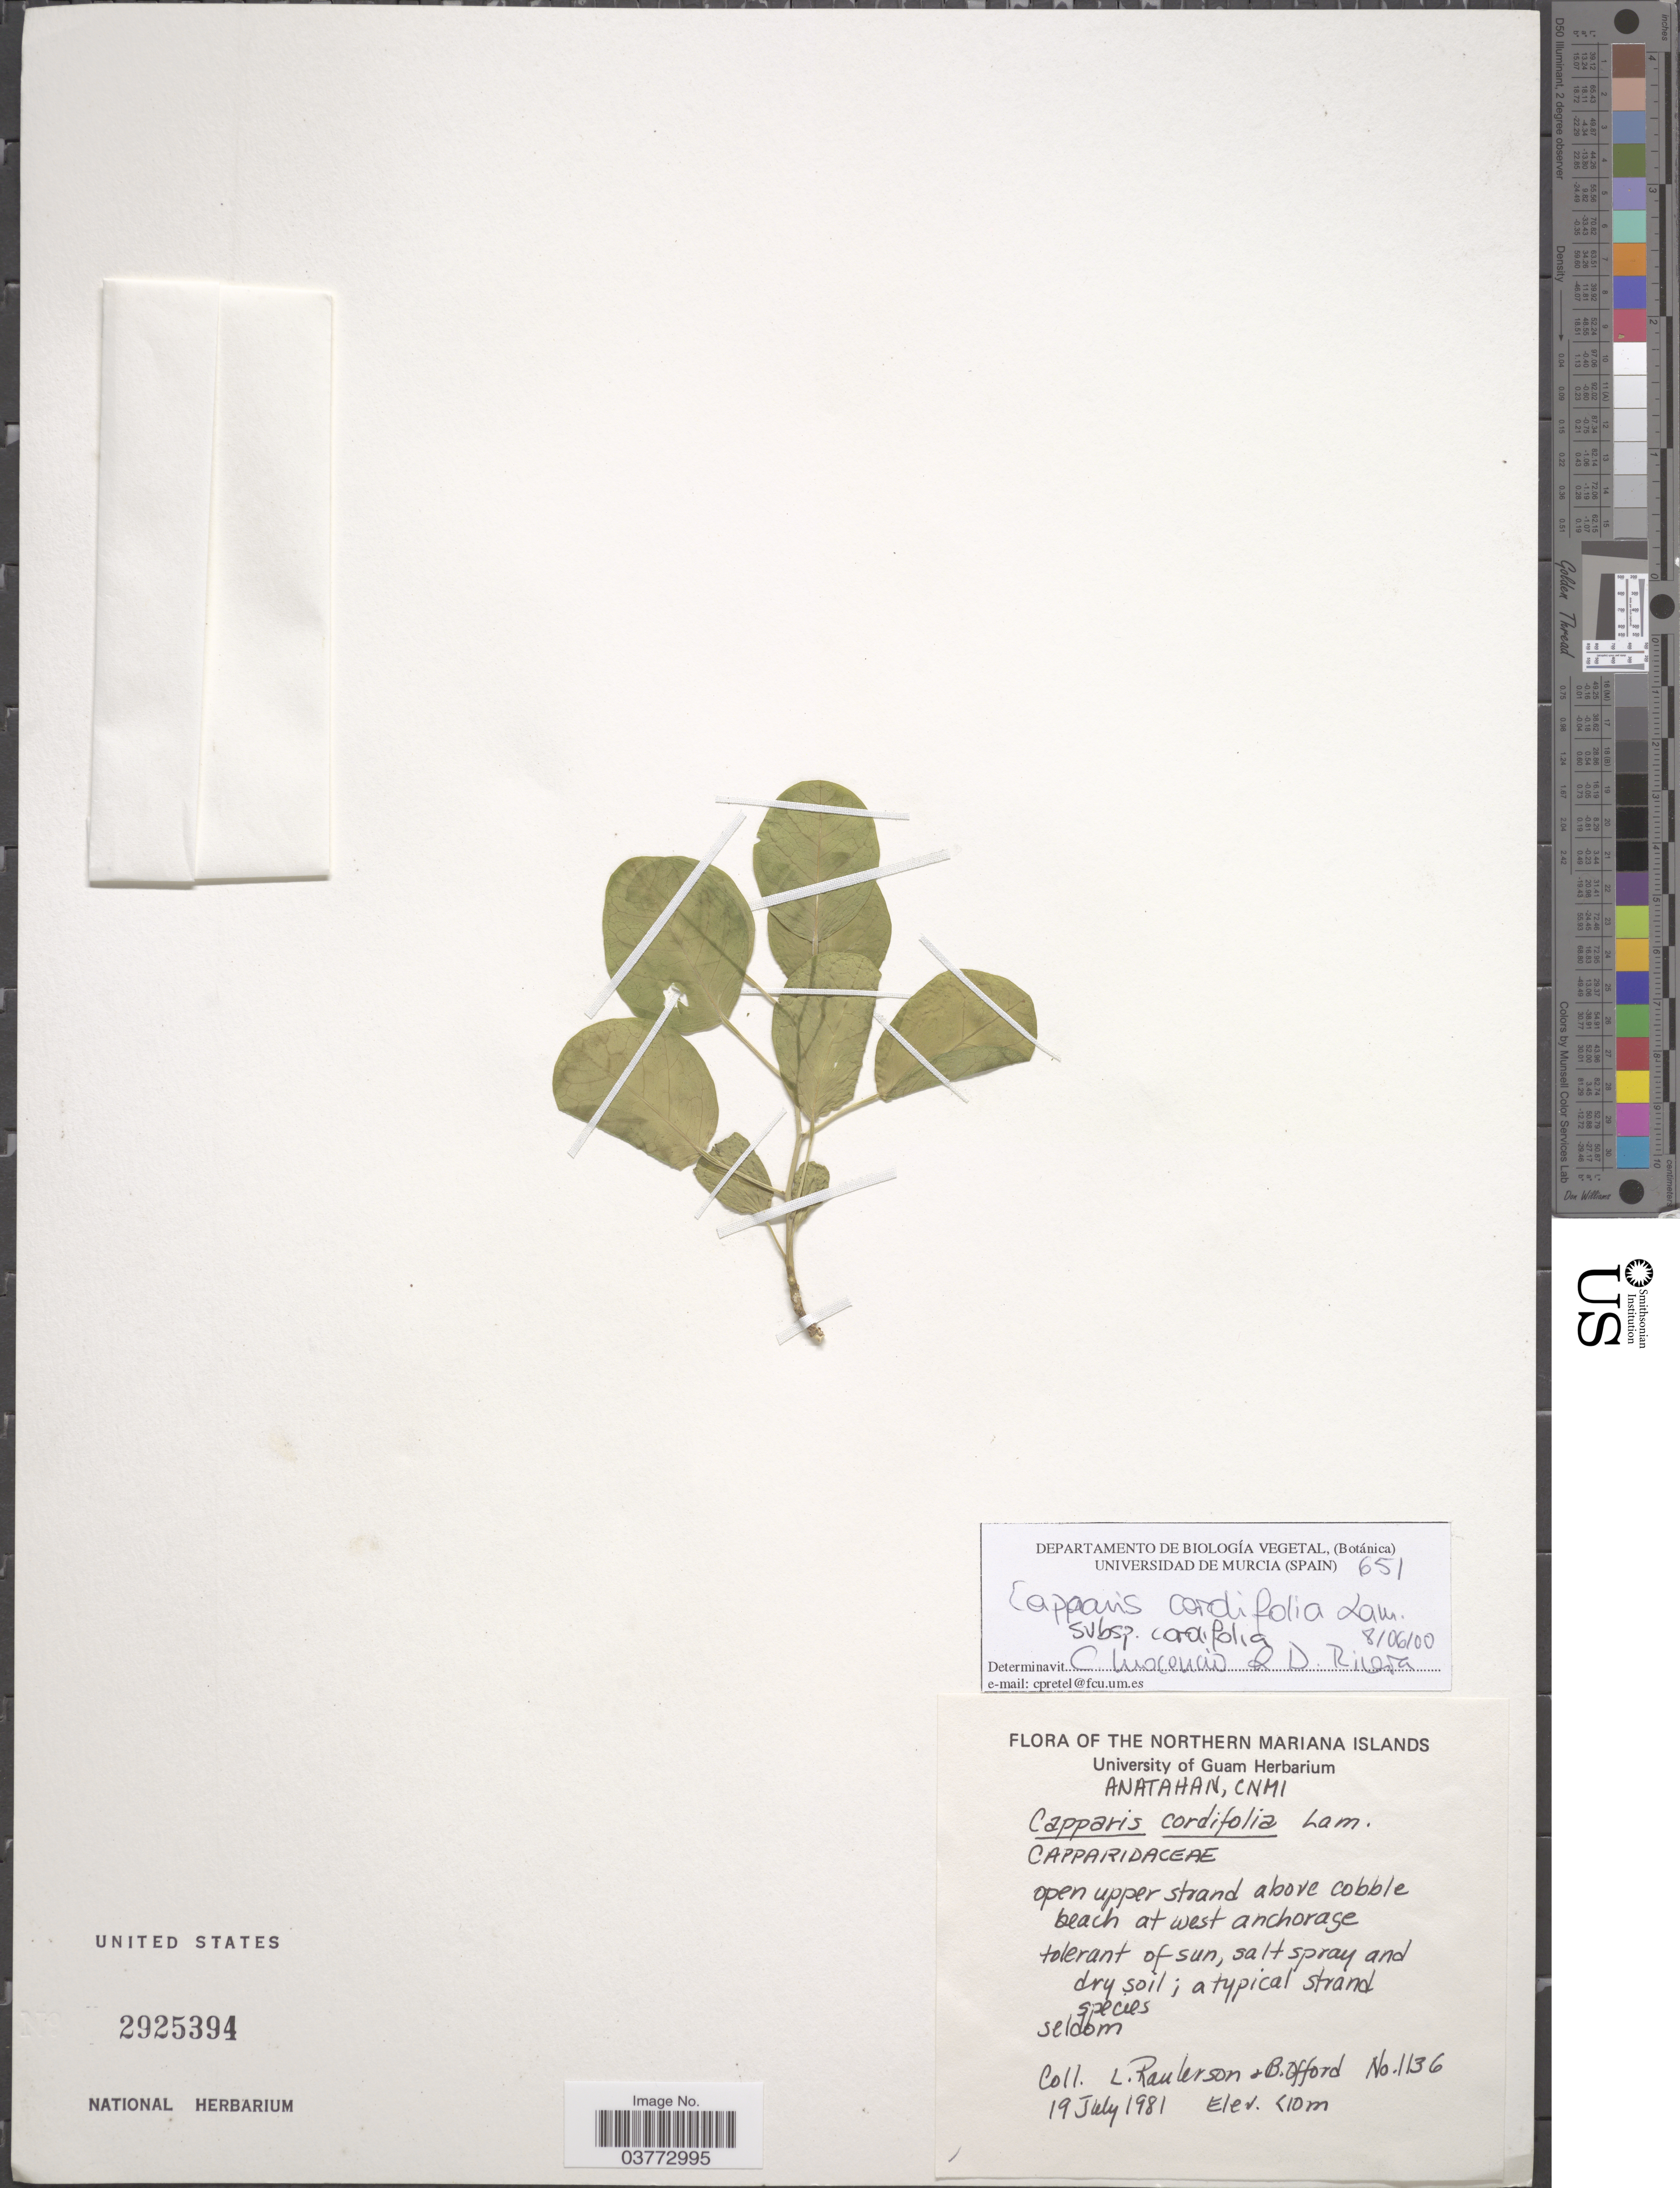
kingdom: Plantae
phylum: Tracheophyta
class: Magnoliopsida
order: Brassicales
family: Capparaceae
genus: Capparis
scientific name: Capparis spinosa subsp. cordifolia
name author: (Lam.) Fici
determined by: Wagner, W. L., (BOT), Smithsonian Institution - National Museum of Natural History (UNITED STATES)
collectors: L. Raulerson & B. Offord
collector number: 1136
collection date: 1981-07-19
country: Northern Mariana Islands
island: Anatahan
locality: Open upper strand above cobble beach at west anchorage.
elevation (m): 10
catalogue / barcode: US 2925394